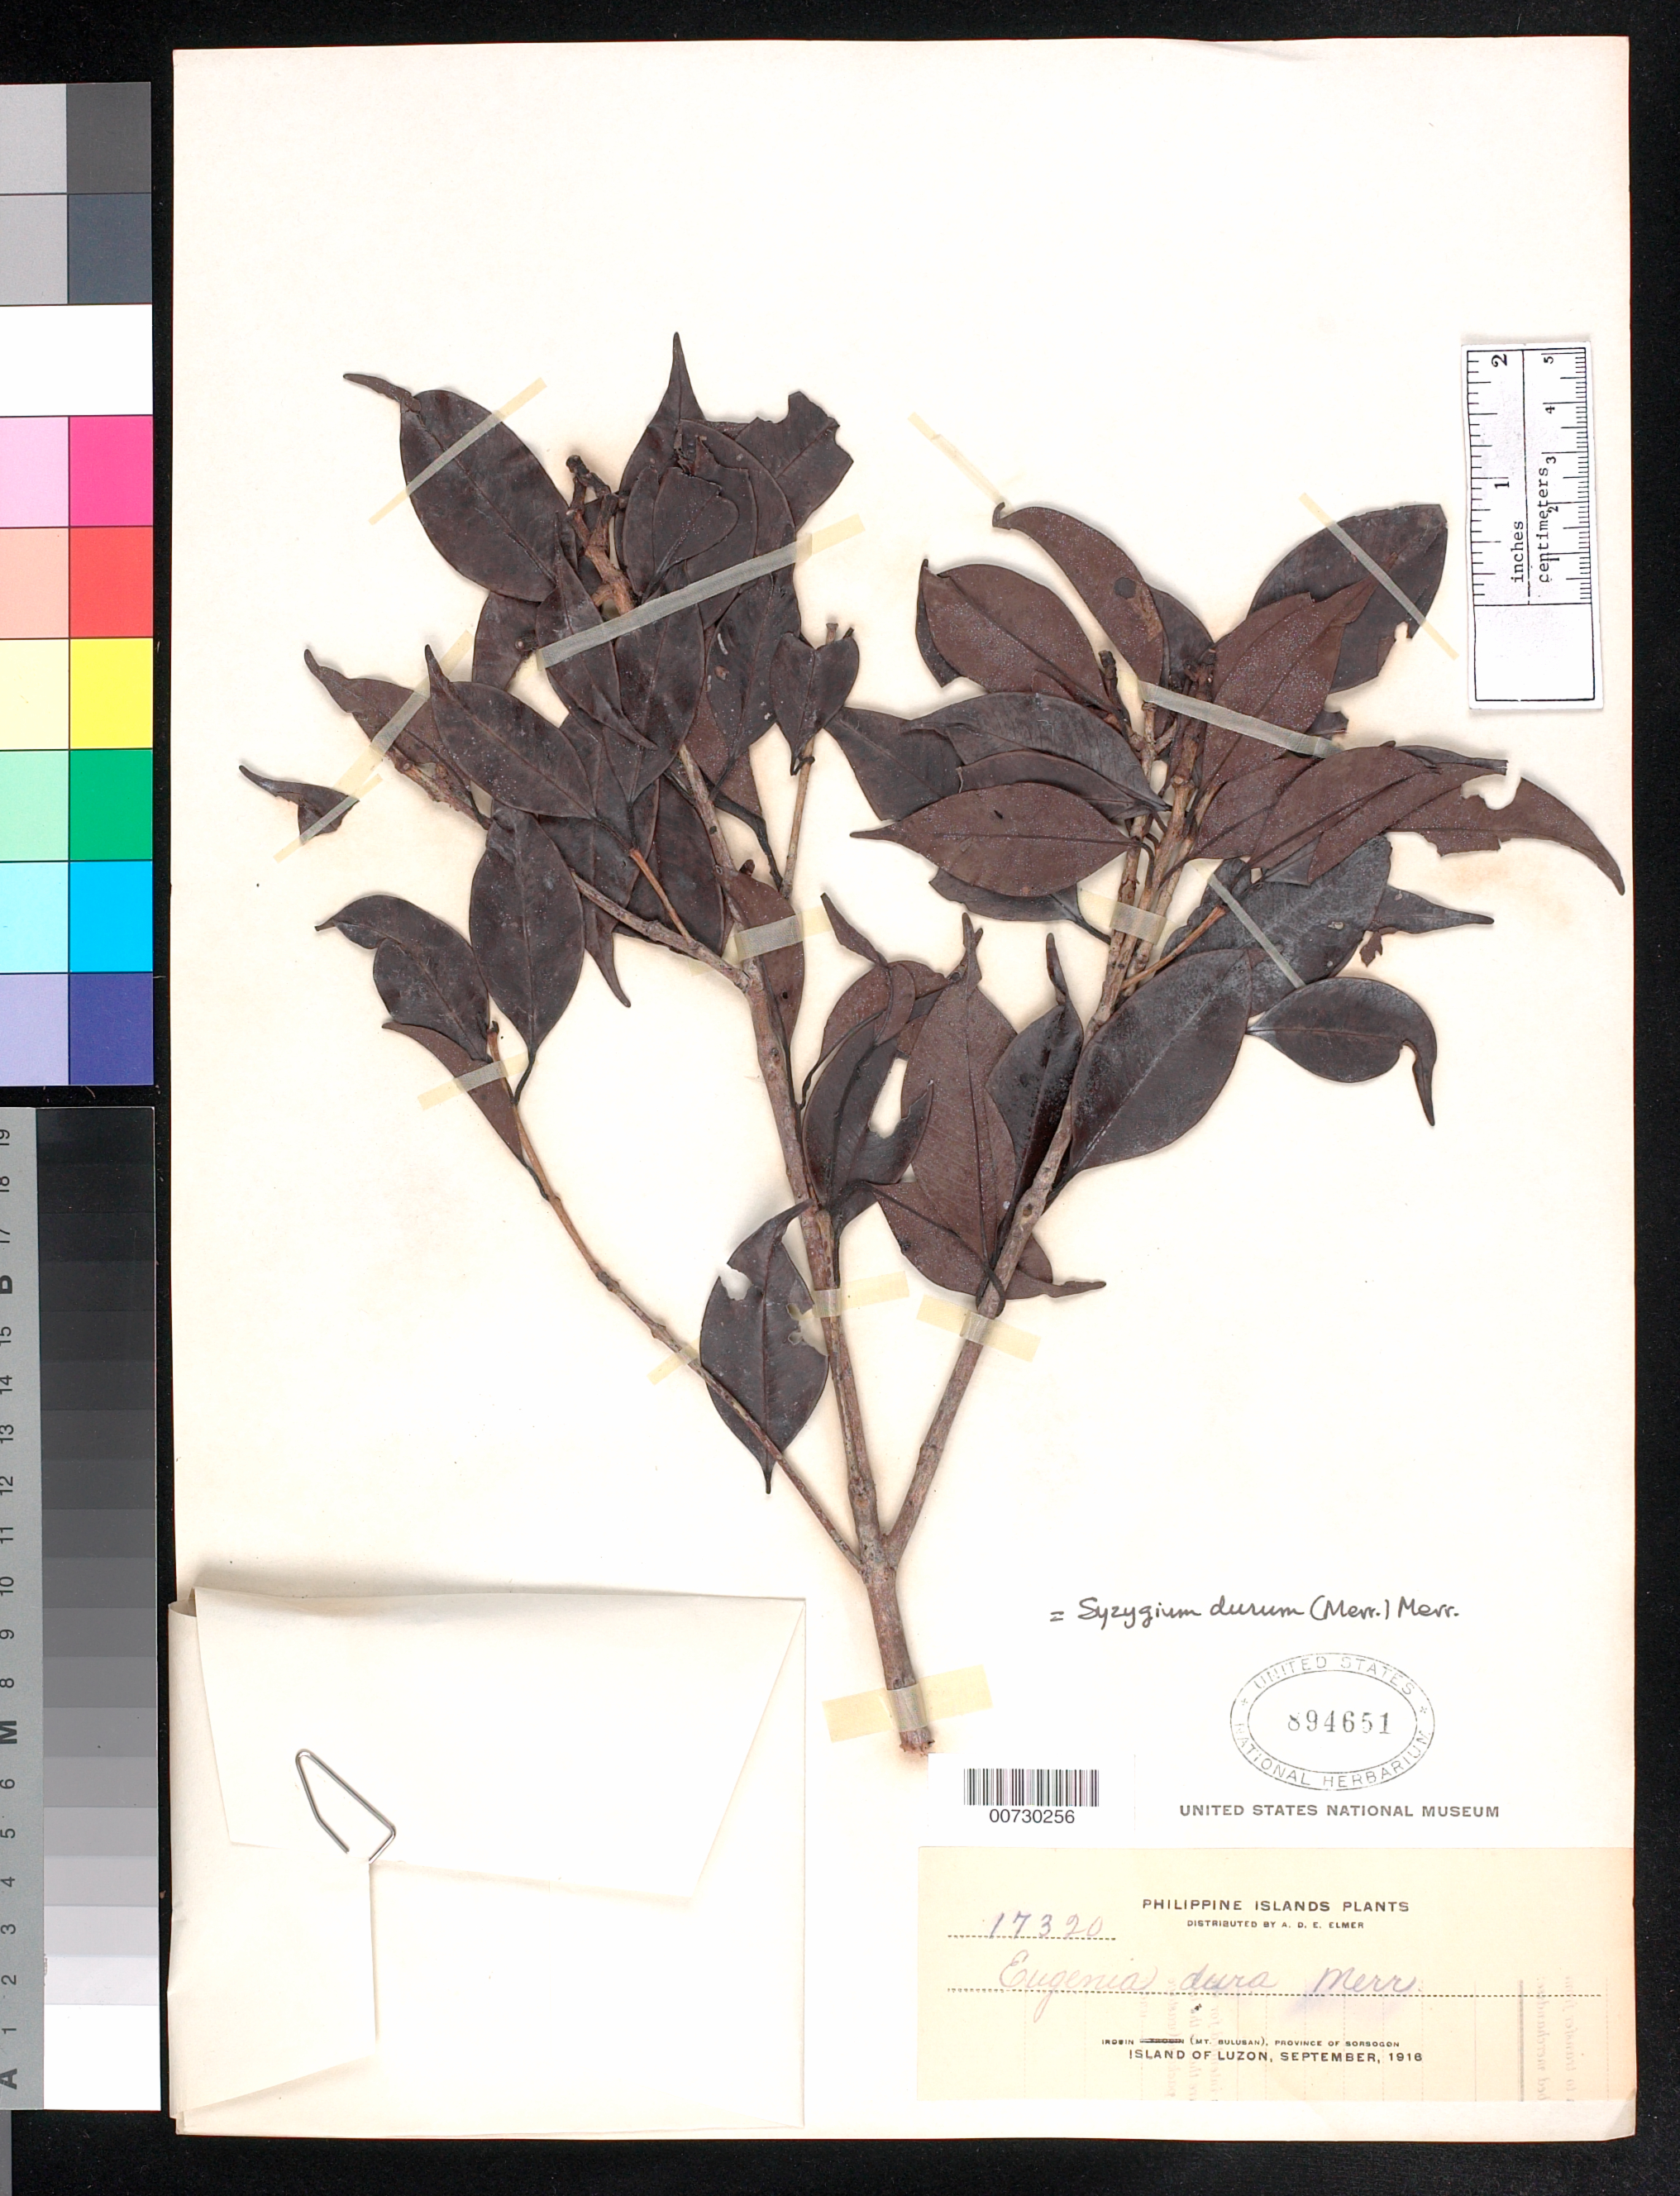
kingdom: Plantae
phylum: Tracheophyta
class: Magnoliopsida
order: Myrtales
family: Myrtaceae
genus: Syzygium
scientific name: Syzygium durum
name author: (Merr.) Merr.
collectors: A. D. E. Elmer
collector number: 17320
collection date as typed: Sep 1916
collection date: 1916-09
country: Philippines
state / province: Bicol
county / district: Sorsogon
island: Luzon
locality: Irosin, Mt. Bulusan.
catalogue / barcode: US 894651